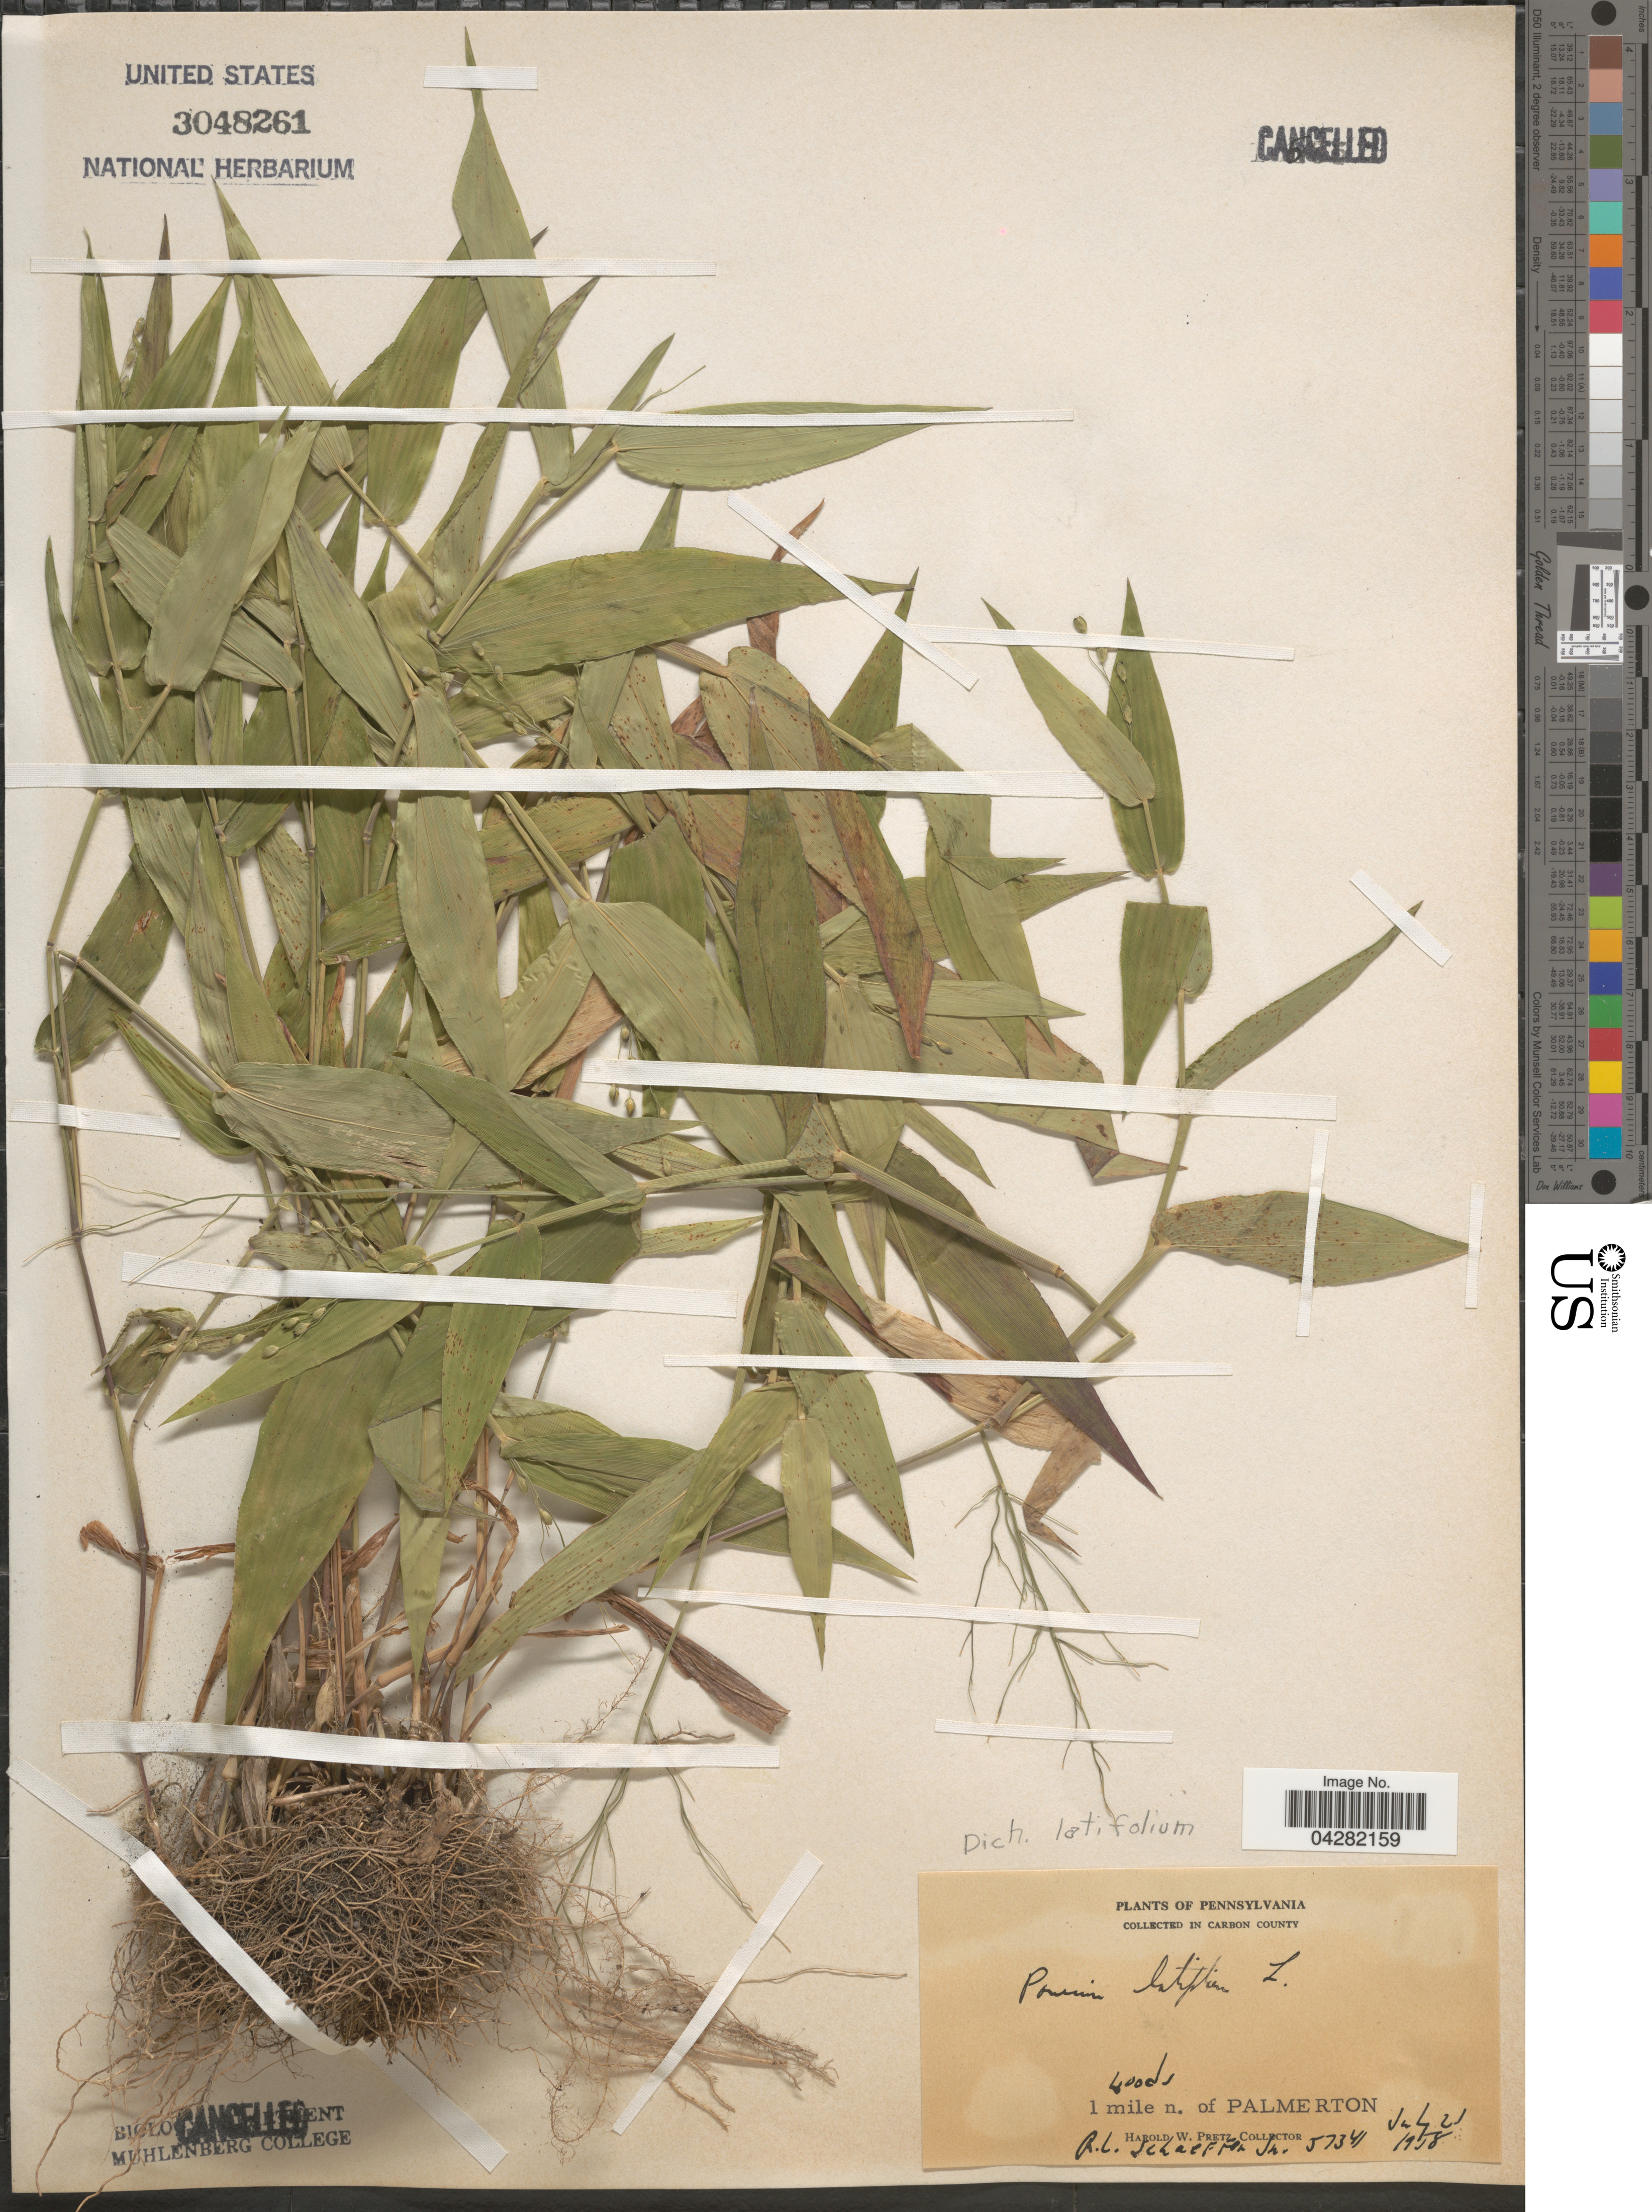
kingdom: Plantae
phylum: Tracheophyta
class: Liliopsida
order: Poales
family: Poaceae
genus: Dichanthelium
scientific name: Dichanthelium latifolium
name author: (L.) Harvill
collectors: H. W. Pretz & R. L. Schaeffer Jr.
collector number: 57341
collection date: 1958-07-21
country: United States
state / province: Pennsylvania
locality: In Carbon County. 1 mile n. of Palmerton.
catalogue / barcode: US 3048261